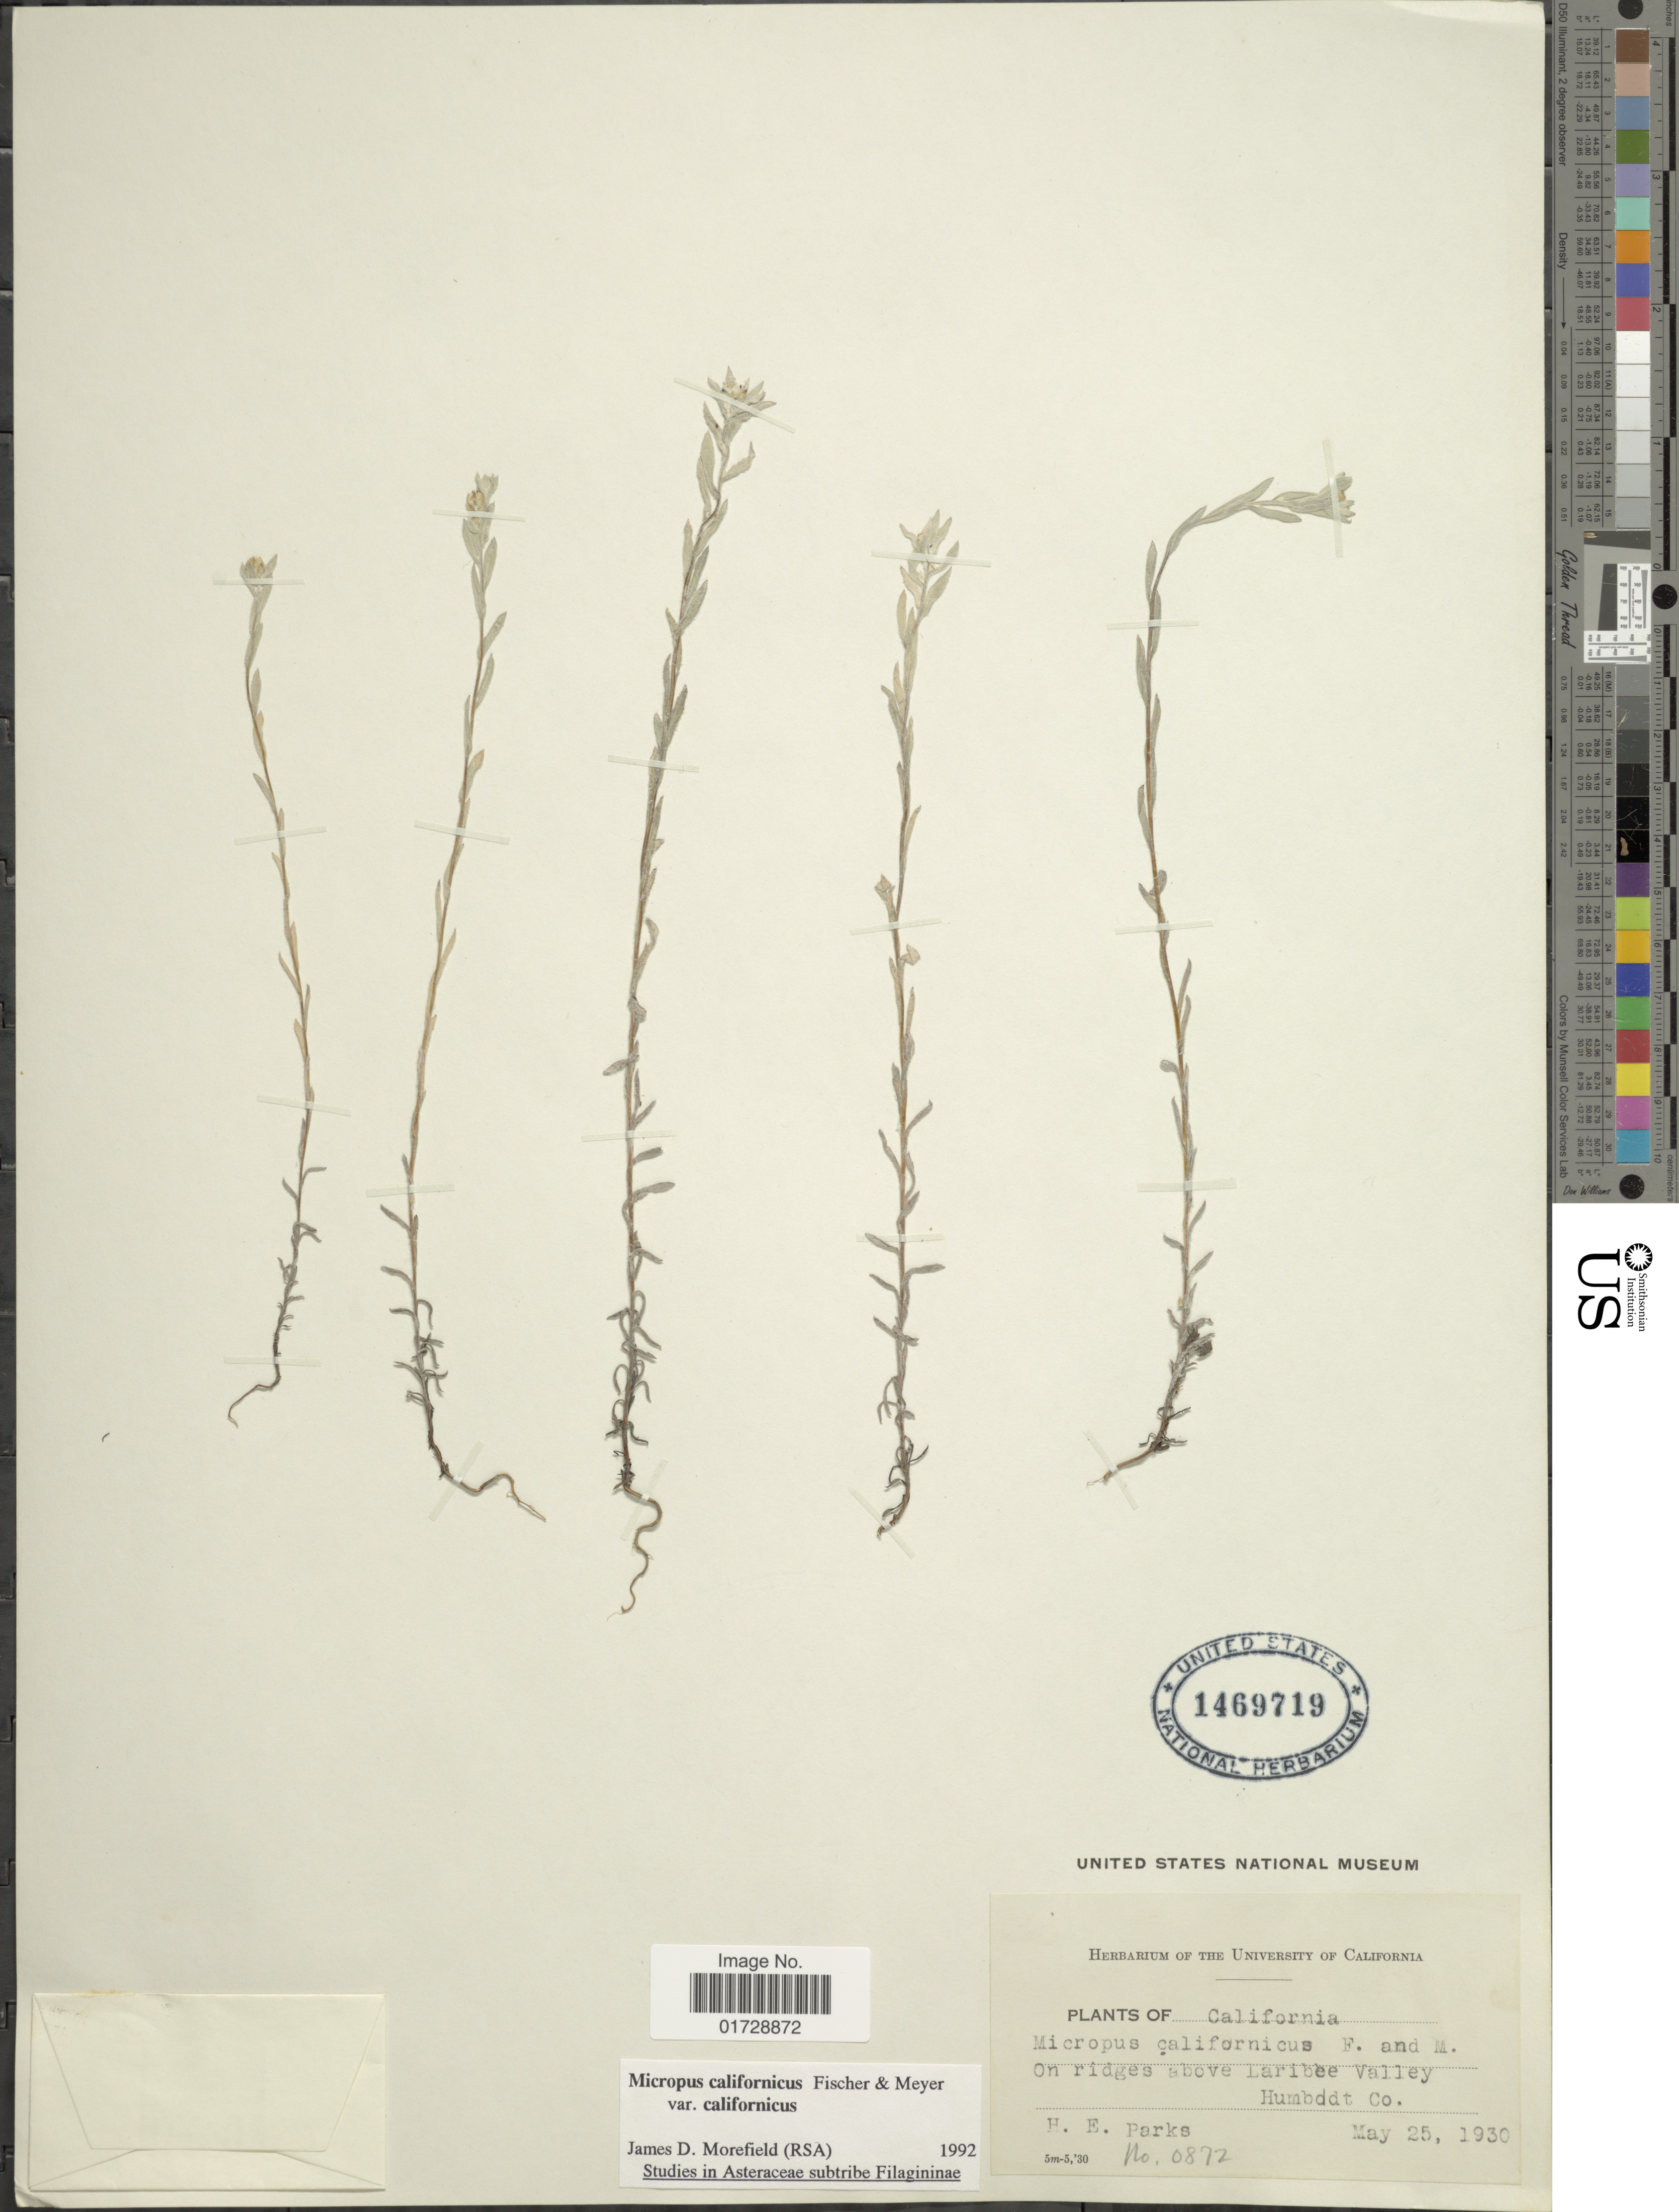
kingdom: Plantae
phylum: Tracheophyta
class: Magnoliopsida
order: Asterales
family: Asteraceae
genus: Micropus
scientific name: Micropus californicus var. californicus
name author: Fisch. & C.A. Mey.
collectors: H. E. Parks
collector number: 0872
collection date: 1930-05-25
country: United States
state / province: California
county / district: Humboldt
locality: On ridges above Laribee Valley, Humboldt Co.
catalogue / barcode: US 1469719